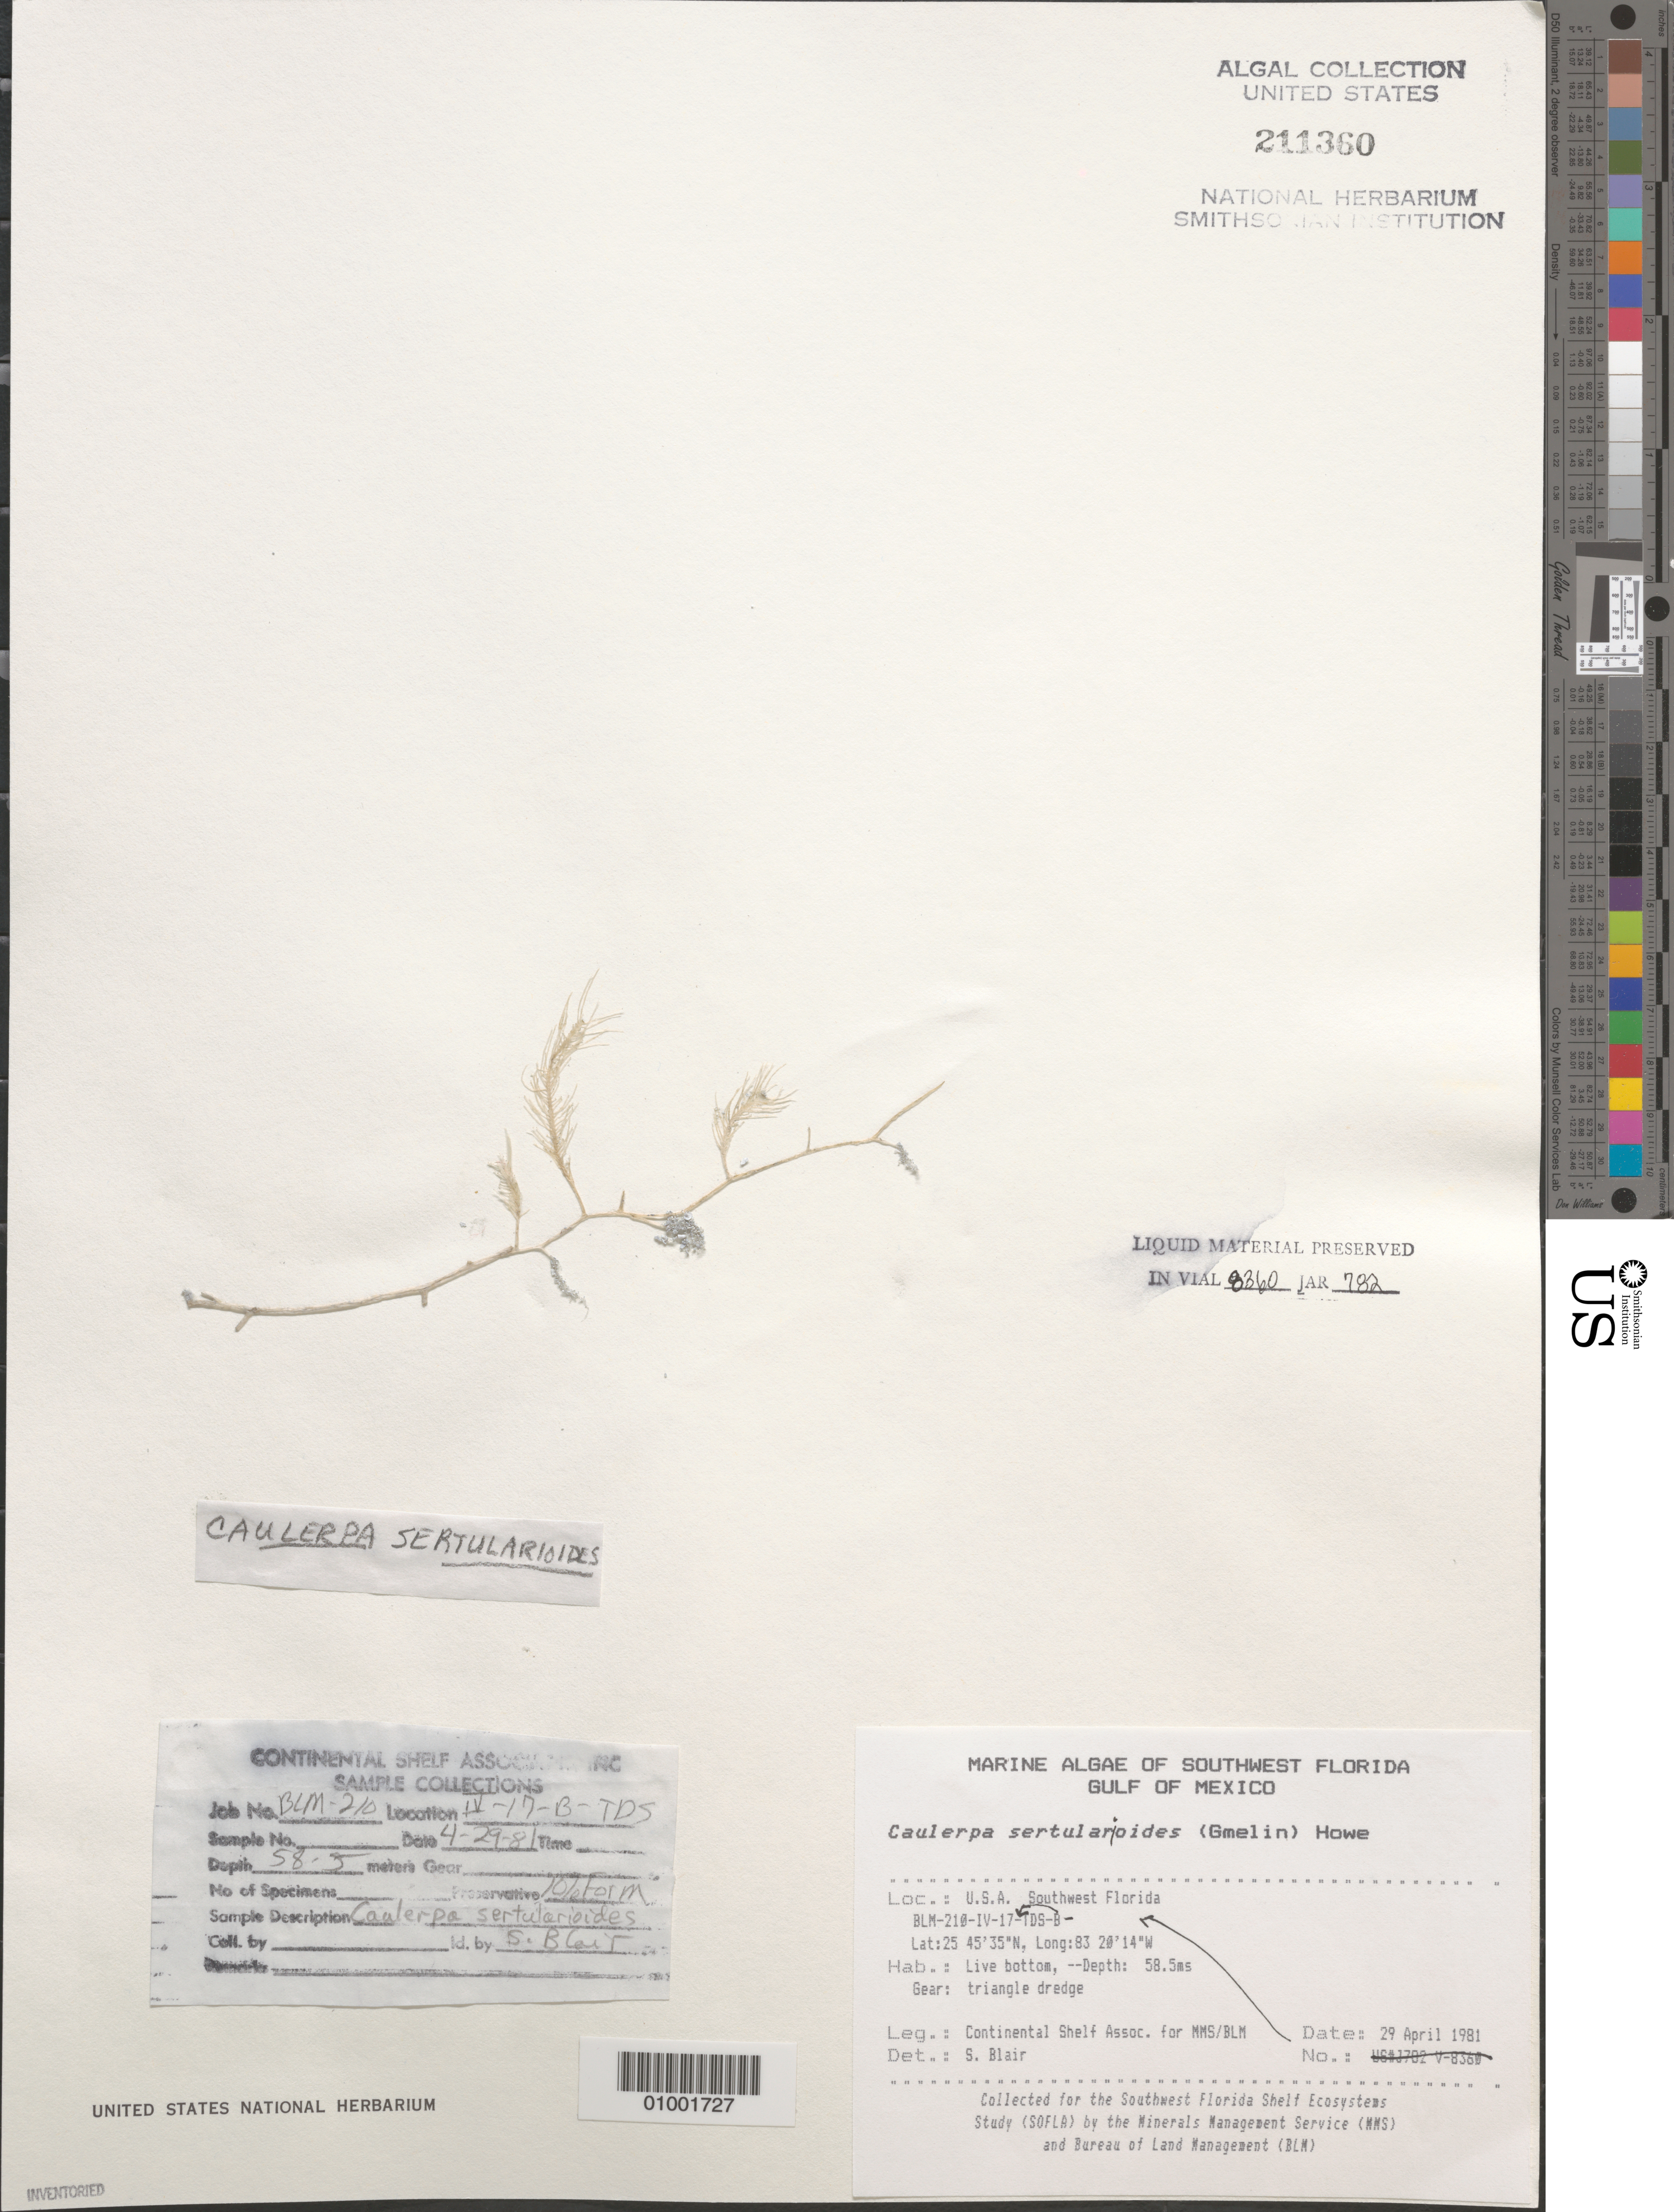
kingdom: Plantae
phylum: Chlorophyta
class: Ulvophyceae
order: Bryopsidales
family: Caulerpaceae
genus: Caulerpa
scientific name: Caulerpa sertularioides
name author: (S.G. Gmel.) M. Howe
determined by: Blair, S. M.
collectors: Continental Shelf Associates for the MMS/BLM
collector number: BLM-210-IV-17-B-TDS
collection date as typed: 29 Apr 1981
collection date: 1981-04-29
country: United States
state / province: Florida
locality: Gulf of Mexico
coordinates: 25 45'35"N, 83 20'14"W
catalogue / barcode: US 211360